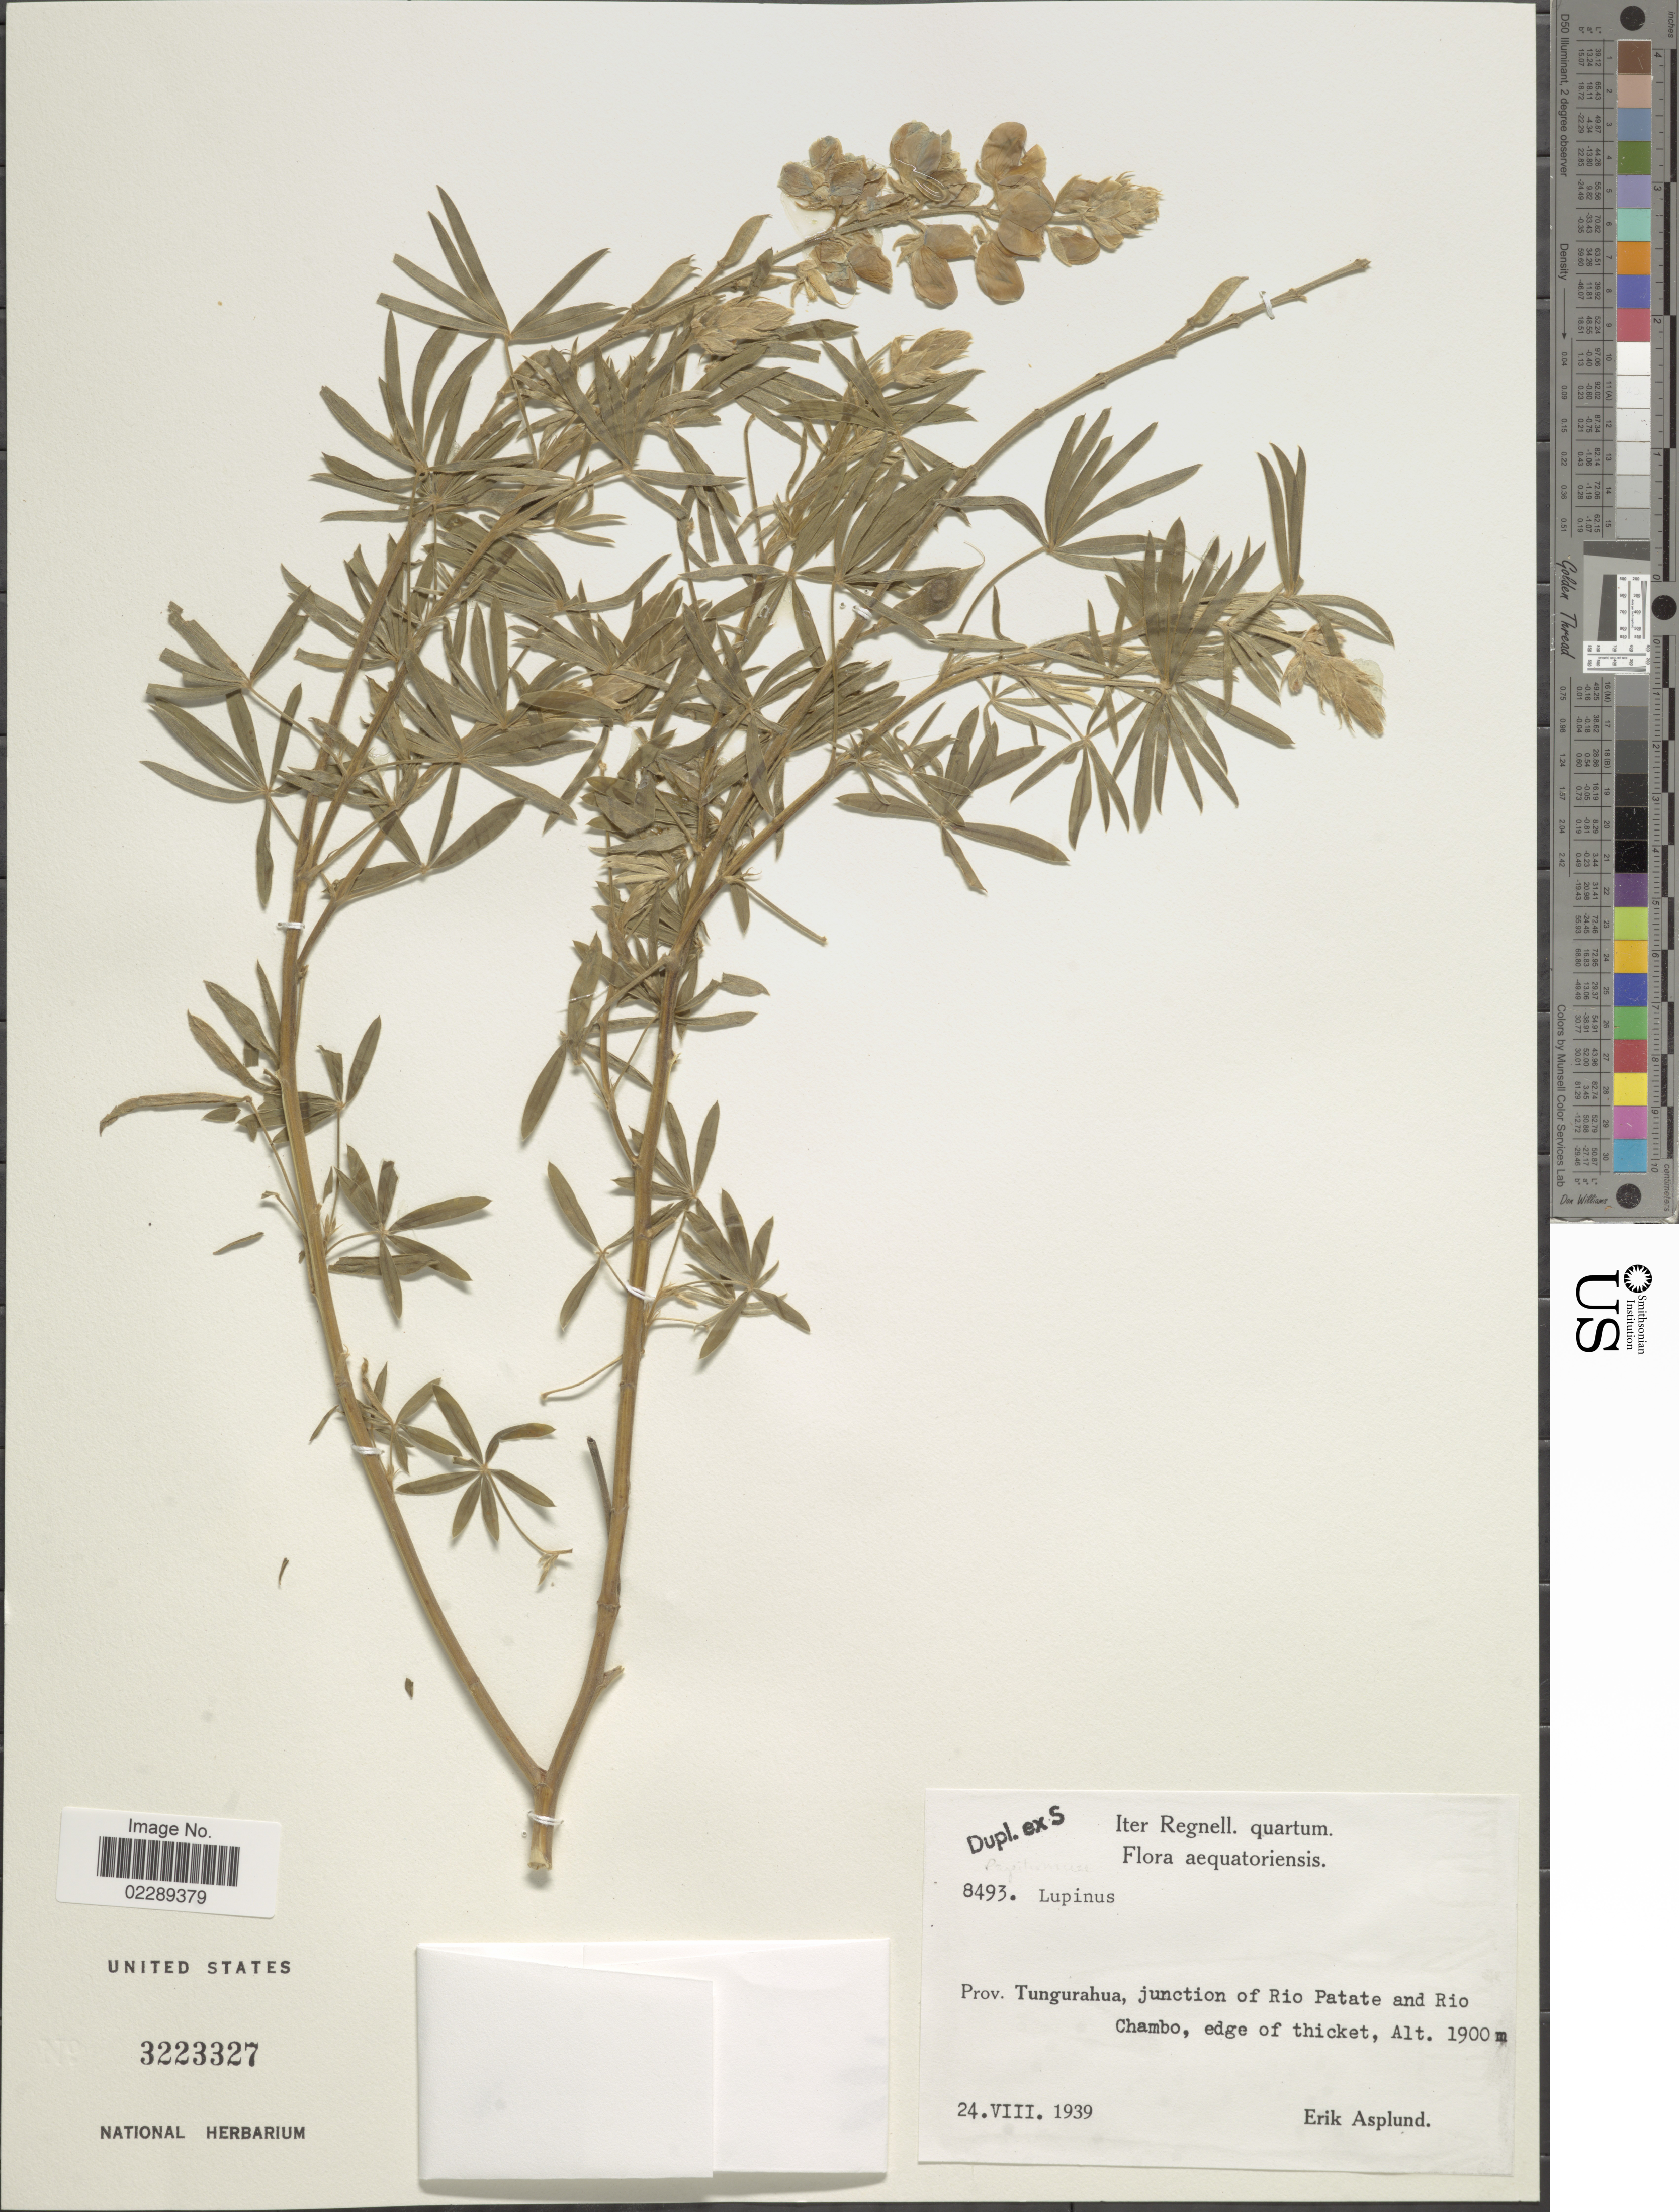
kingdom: Plantae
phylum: Tracheophyta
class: Magnoliopsida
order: Fabales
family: Fabaceae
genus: Lupinus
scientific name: Lupinus sp.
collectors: E. Asplund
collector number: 8493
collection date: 1939-08-24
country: Ecuador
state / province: Tungurahua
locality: Prov. Tungurahua, junction of Rio Patate and Rio Chambo, edge of thicket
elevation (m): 1900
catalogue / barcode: US 3223327